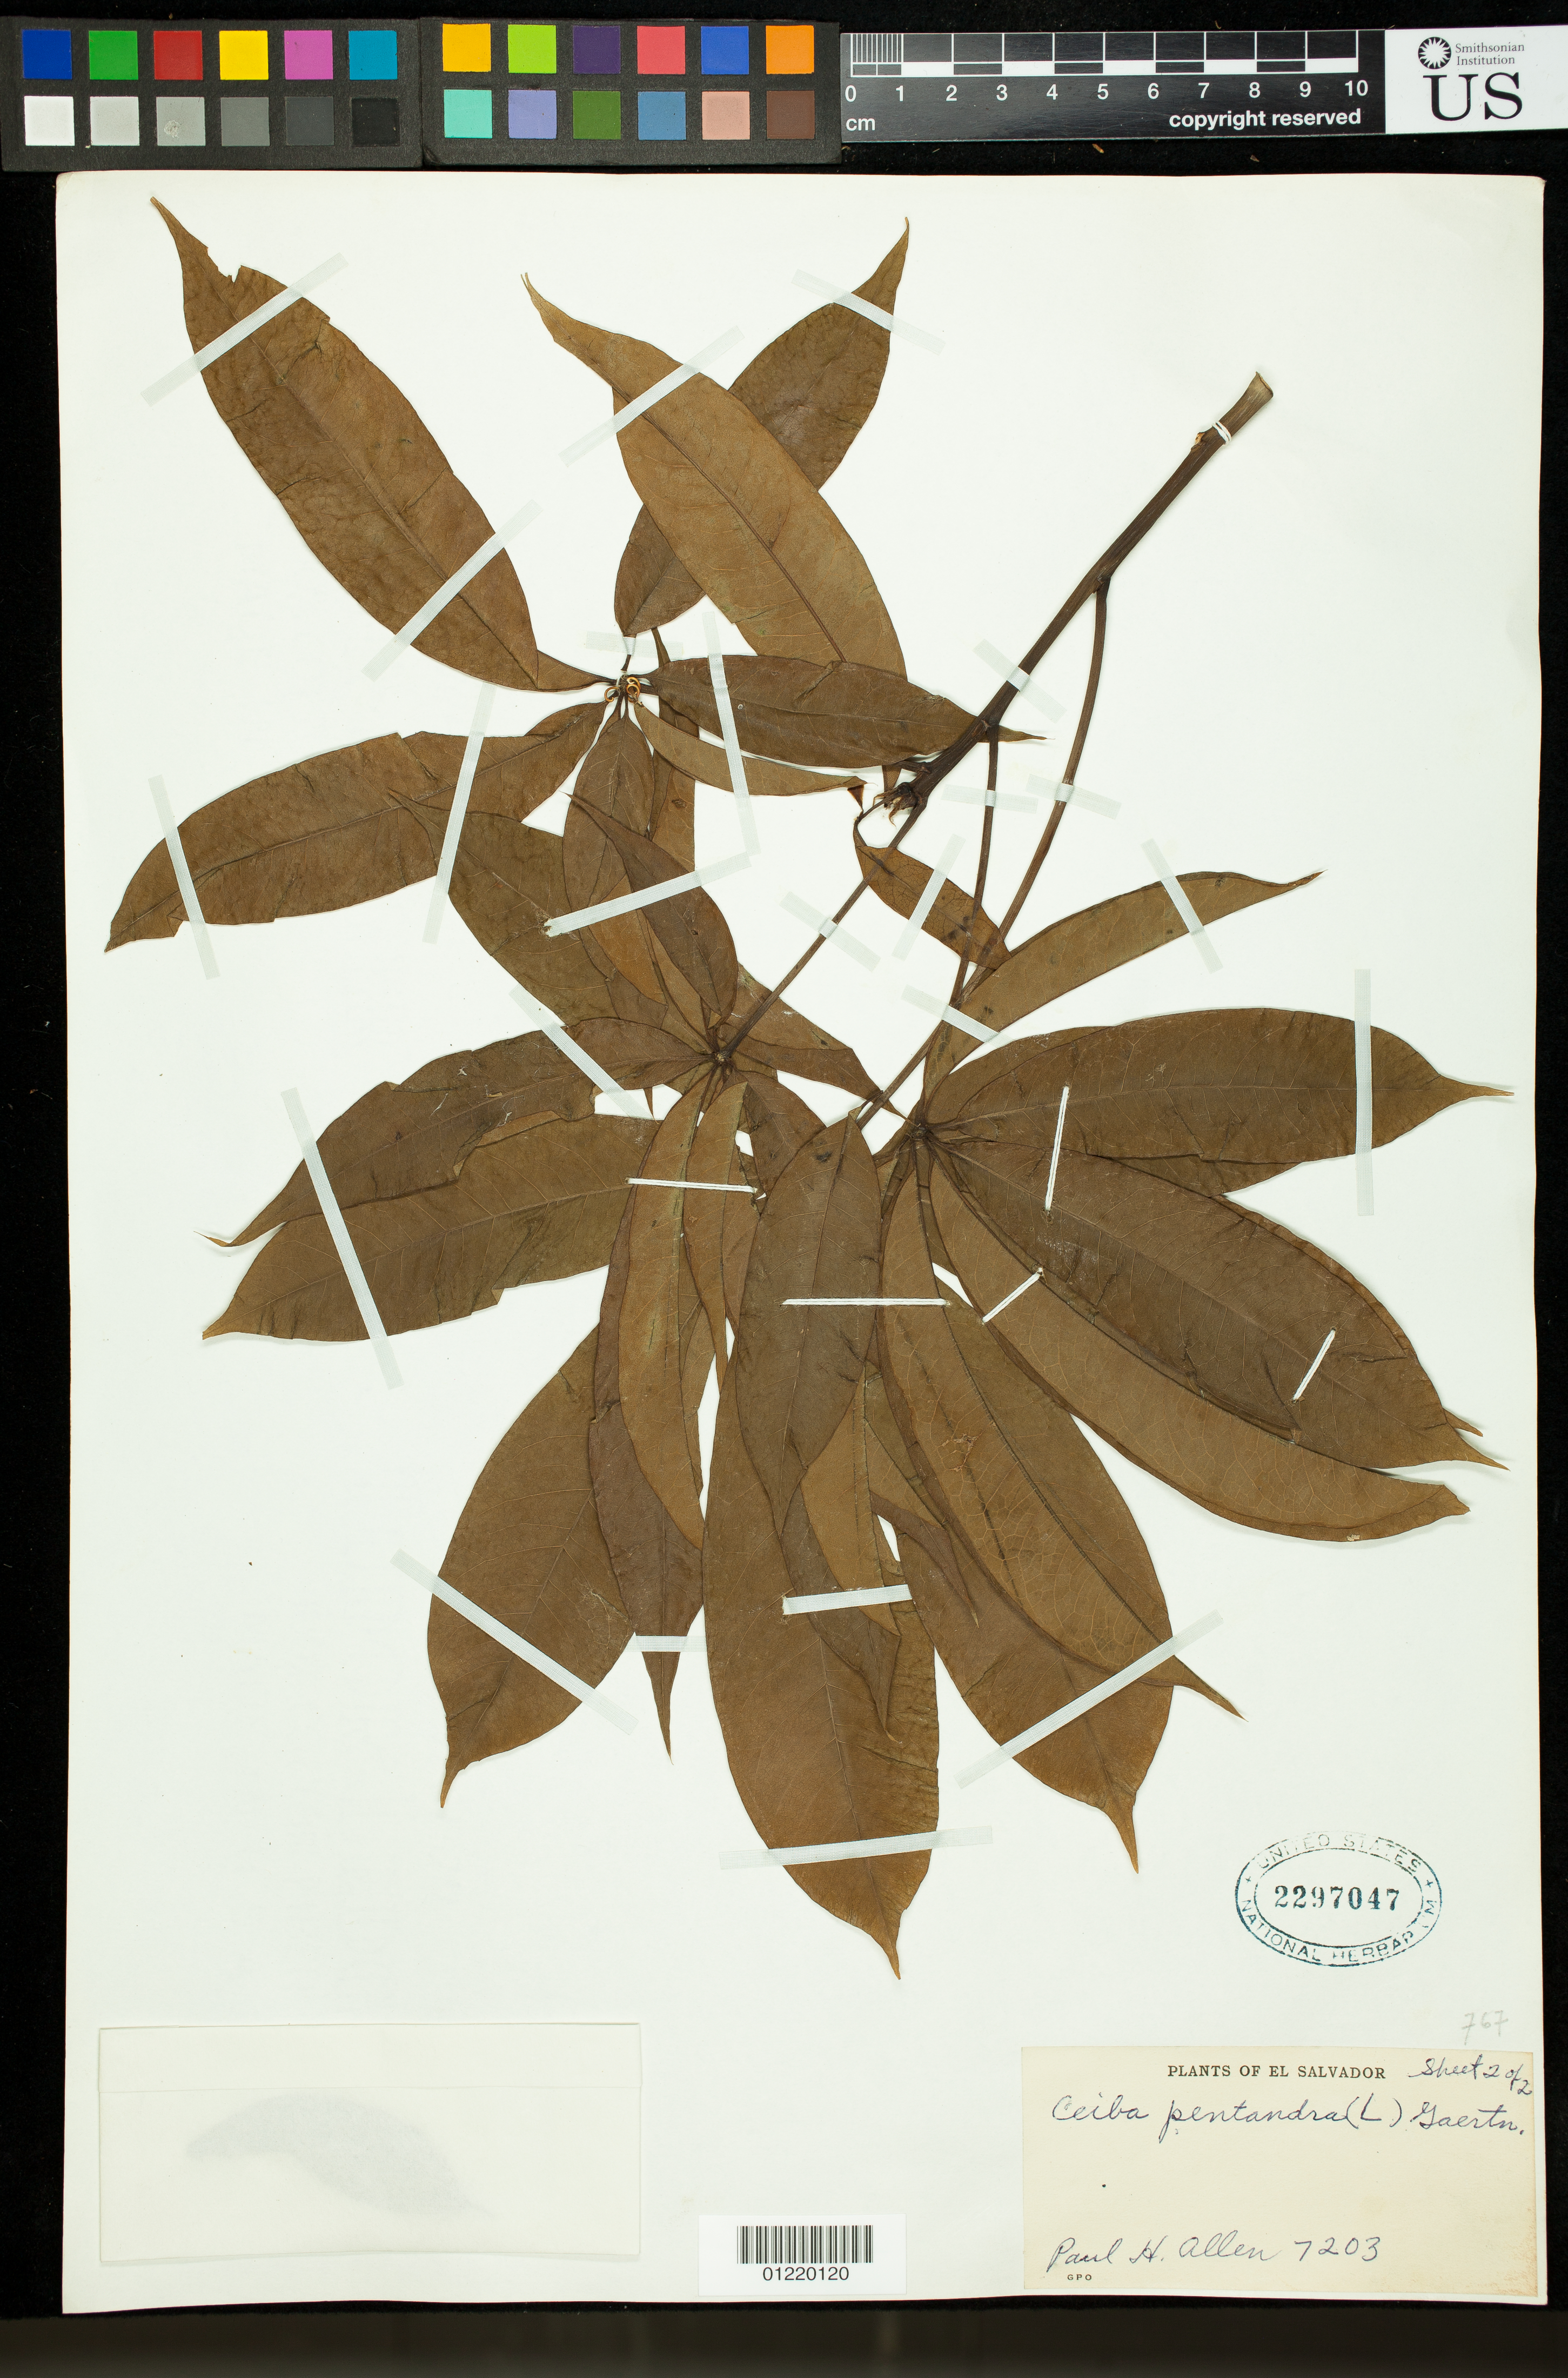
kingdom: Plantae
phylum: Tracheophyta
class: Magnoliopsida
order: Malvales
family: Malvaceae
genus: Ceiba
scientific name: Ceiba parvifolia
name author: Rose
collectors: P. H. Allen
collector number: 7203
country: El Salvador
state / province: Chalatenango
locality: San Ignacio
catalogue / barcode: US 2297047